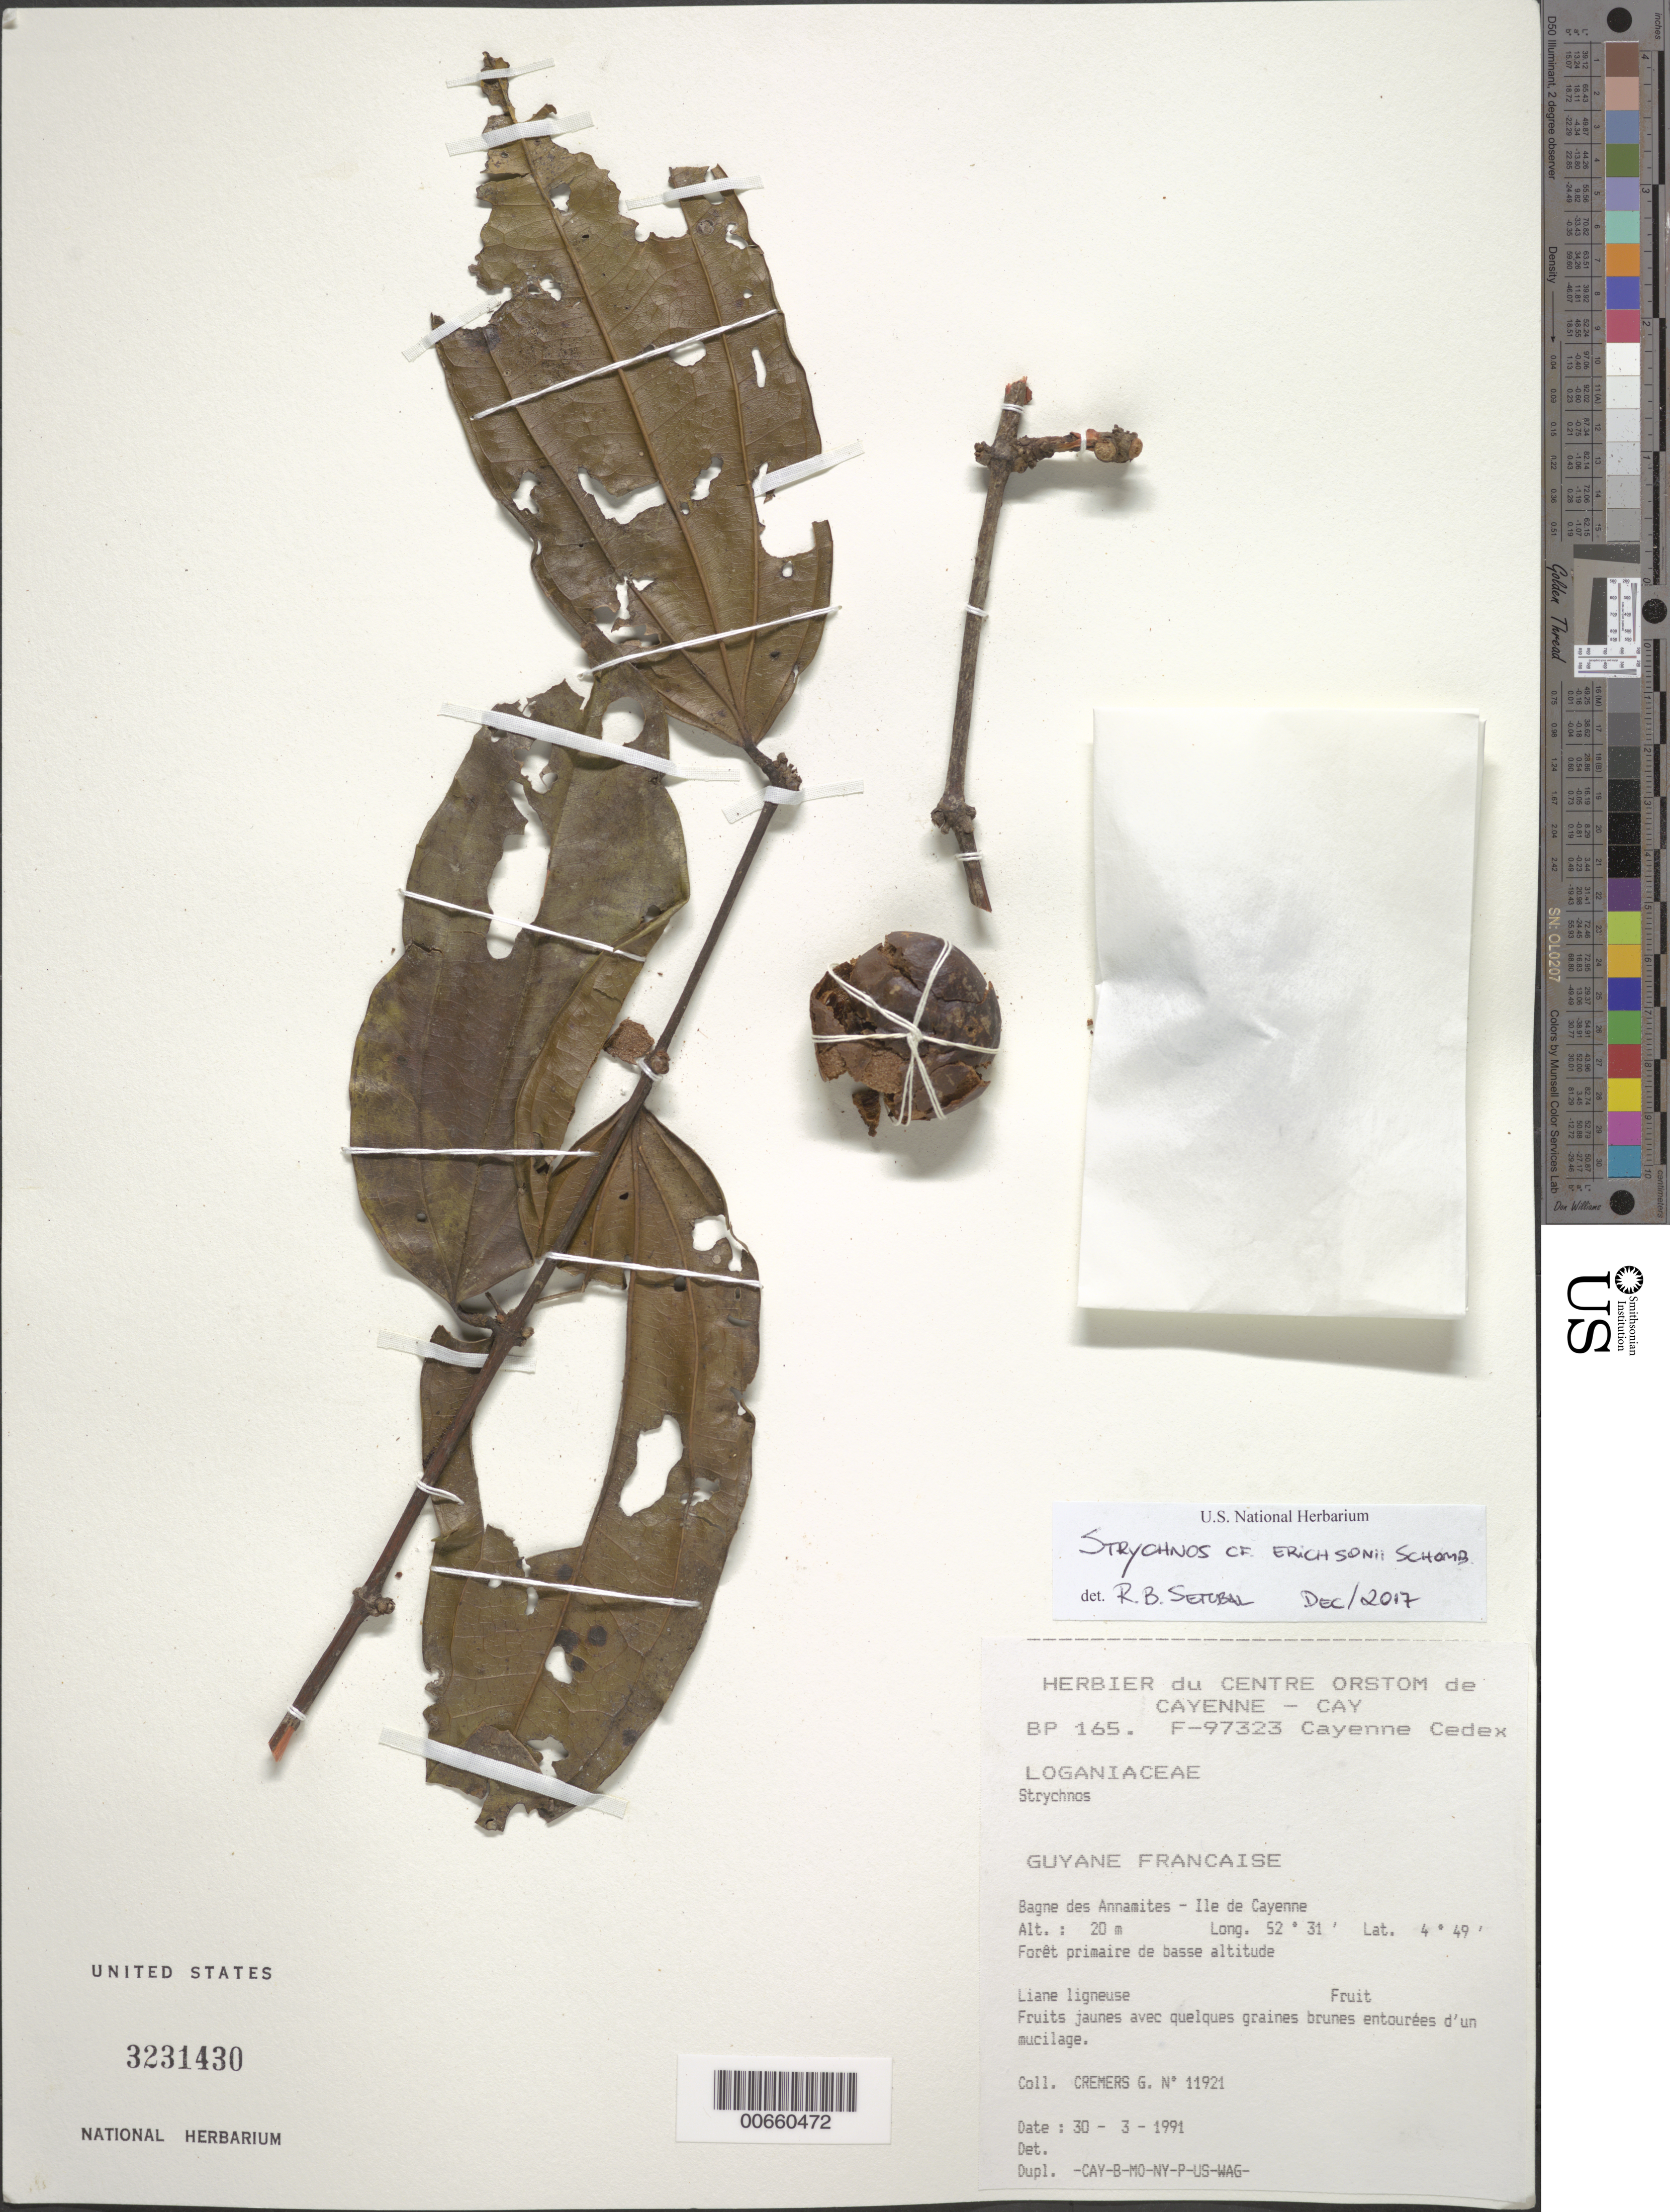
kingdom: Plantae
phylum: Tracheophyta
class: Magnoliopsida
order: Gentianales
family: Loganiaceae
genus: Strychnos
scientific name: Strychnos erichsonii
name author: R.H. Schomb. ex Progel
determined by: Setubal, R. B.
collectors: G. Cremers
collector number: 11921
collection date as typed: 30-Mar-91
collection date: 1991-03-30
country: French Guiana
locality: Bagne des Annamites, Ile de Cayenne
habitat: Low primary forest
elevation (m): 20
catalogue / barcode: US 3231430